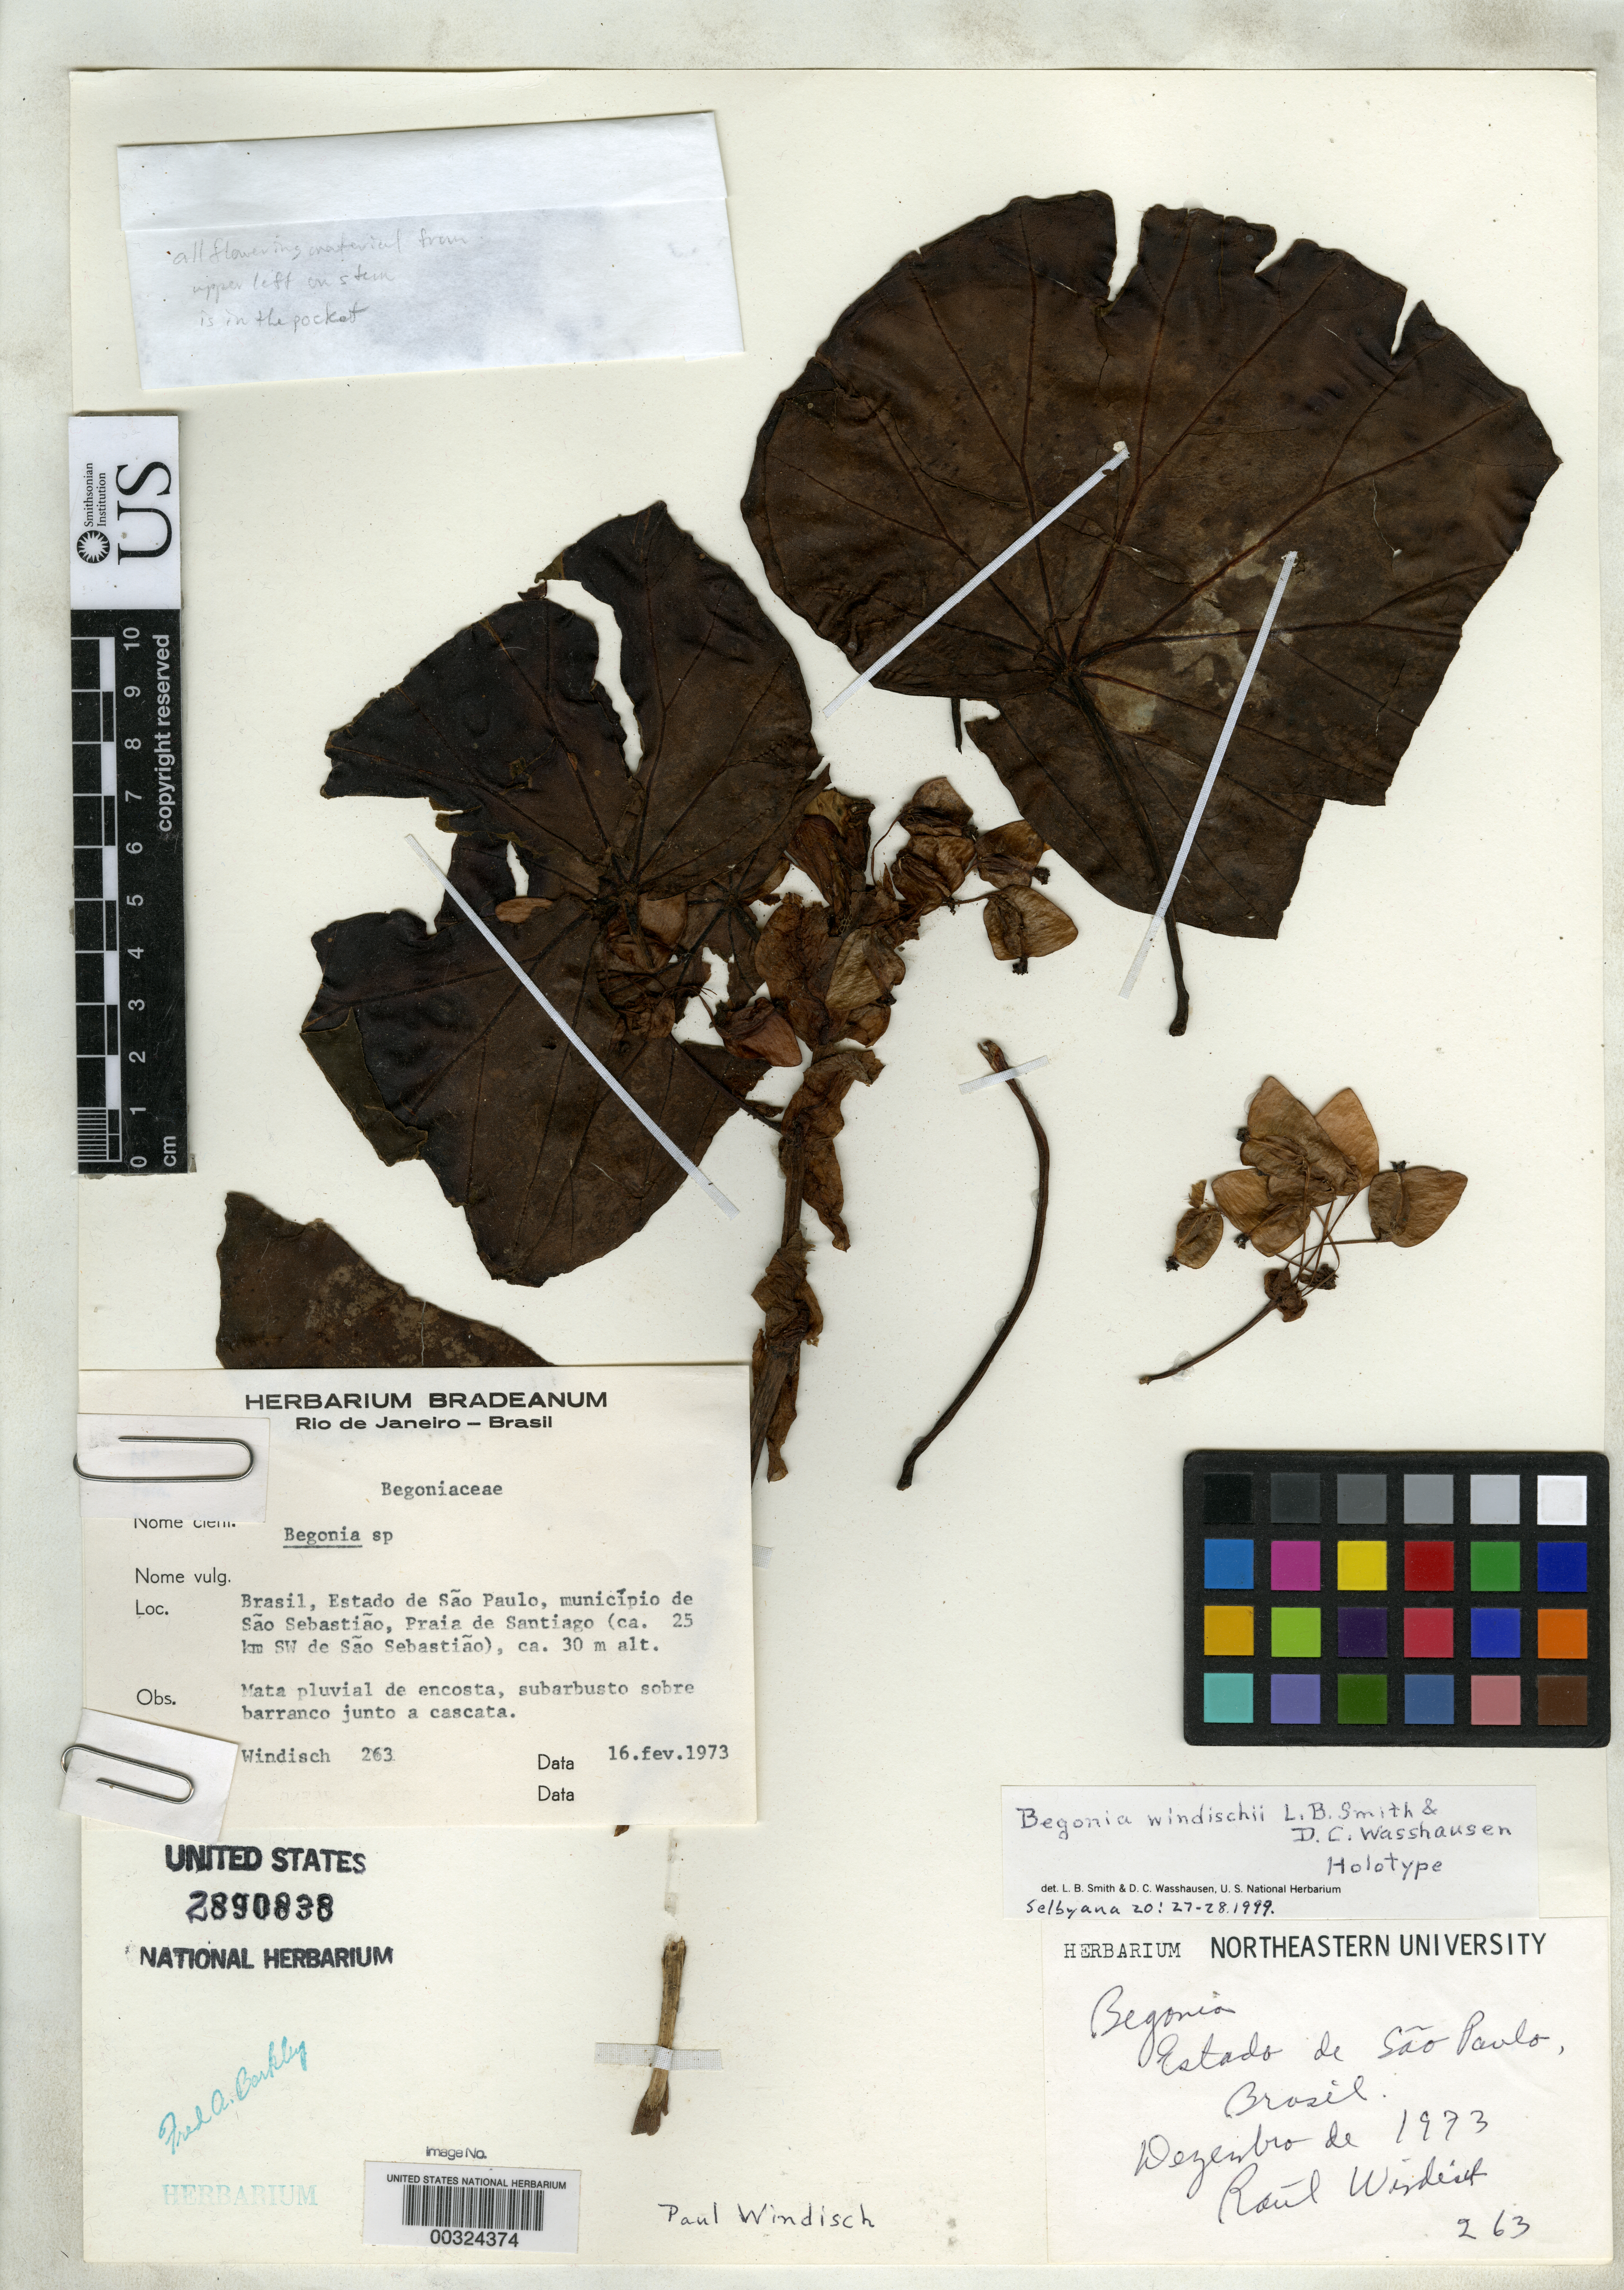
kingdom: Plantae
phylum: Tracheophyta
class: Magnoliopsida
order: Cucurbitales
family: Begoniaceae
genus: Begonia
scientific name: Begonia windischii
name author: L.B. Sm. ex S.F. Sm. & Wassh.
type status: Holotype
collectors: P. G. Windisch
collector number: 263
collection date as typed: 16 Feb 1973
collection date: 1973-02-16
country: Brazil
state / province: São Paulo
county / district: São Sebastiao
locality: Praia de Santiaga, ca 25 km SW of Sao Sebastiao.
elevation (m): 30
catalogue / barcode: US 2890838